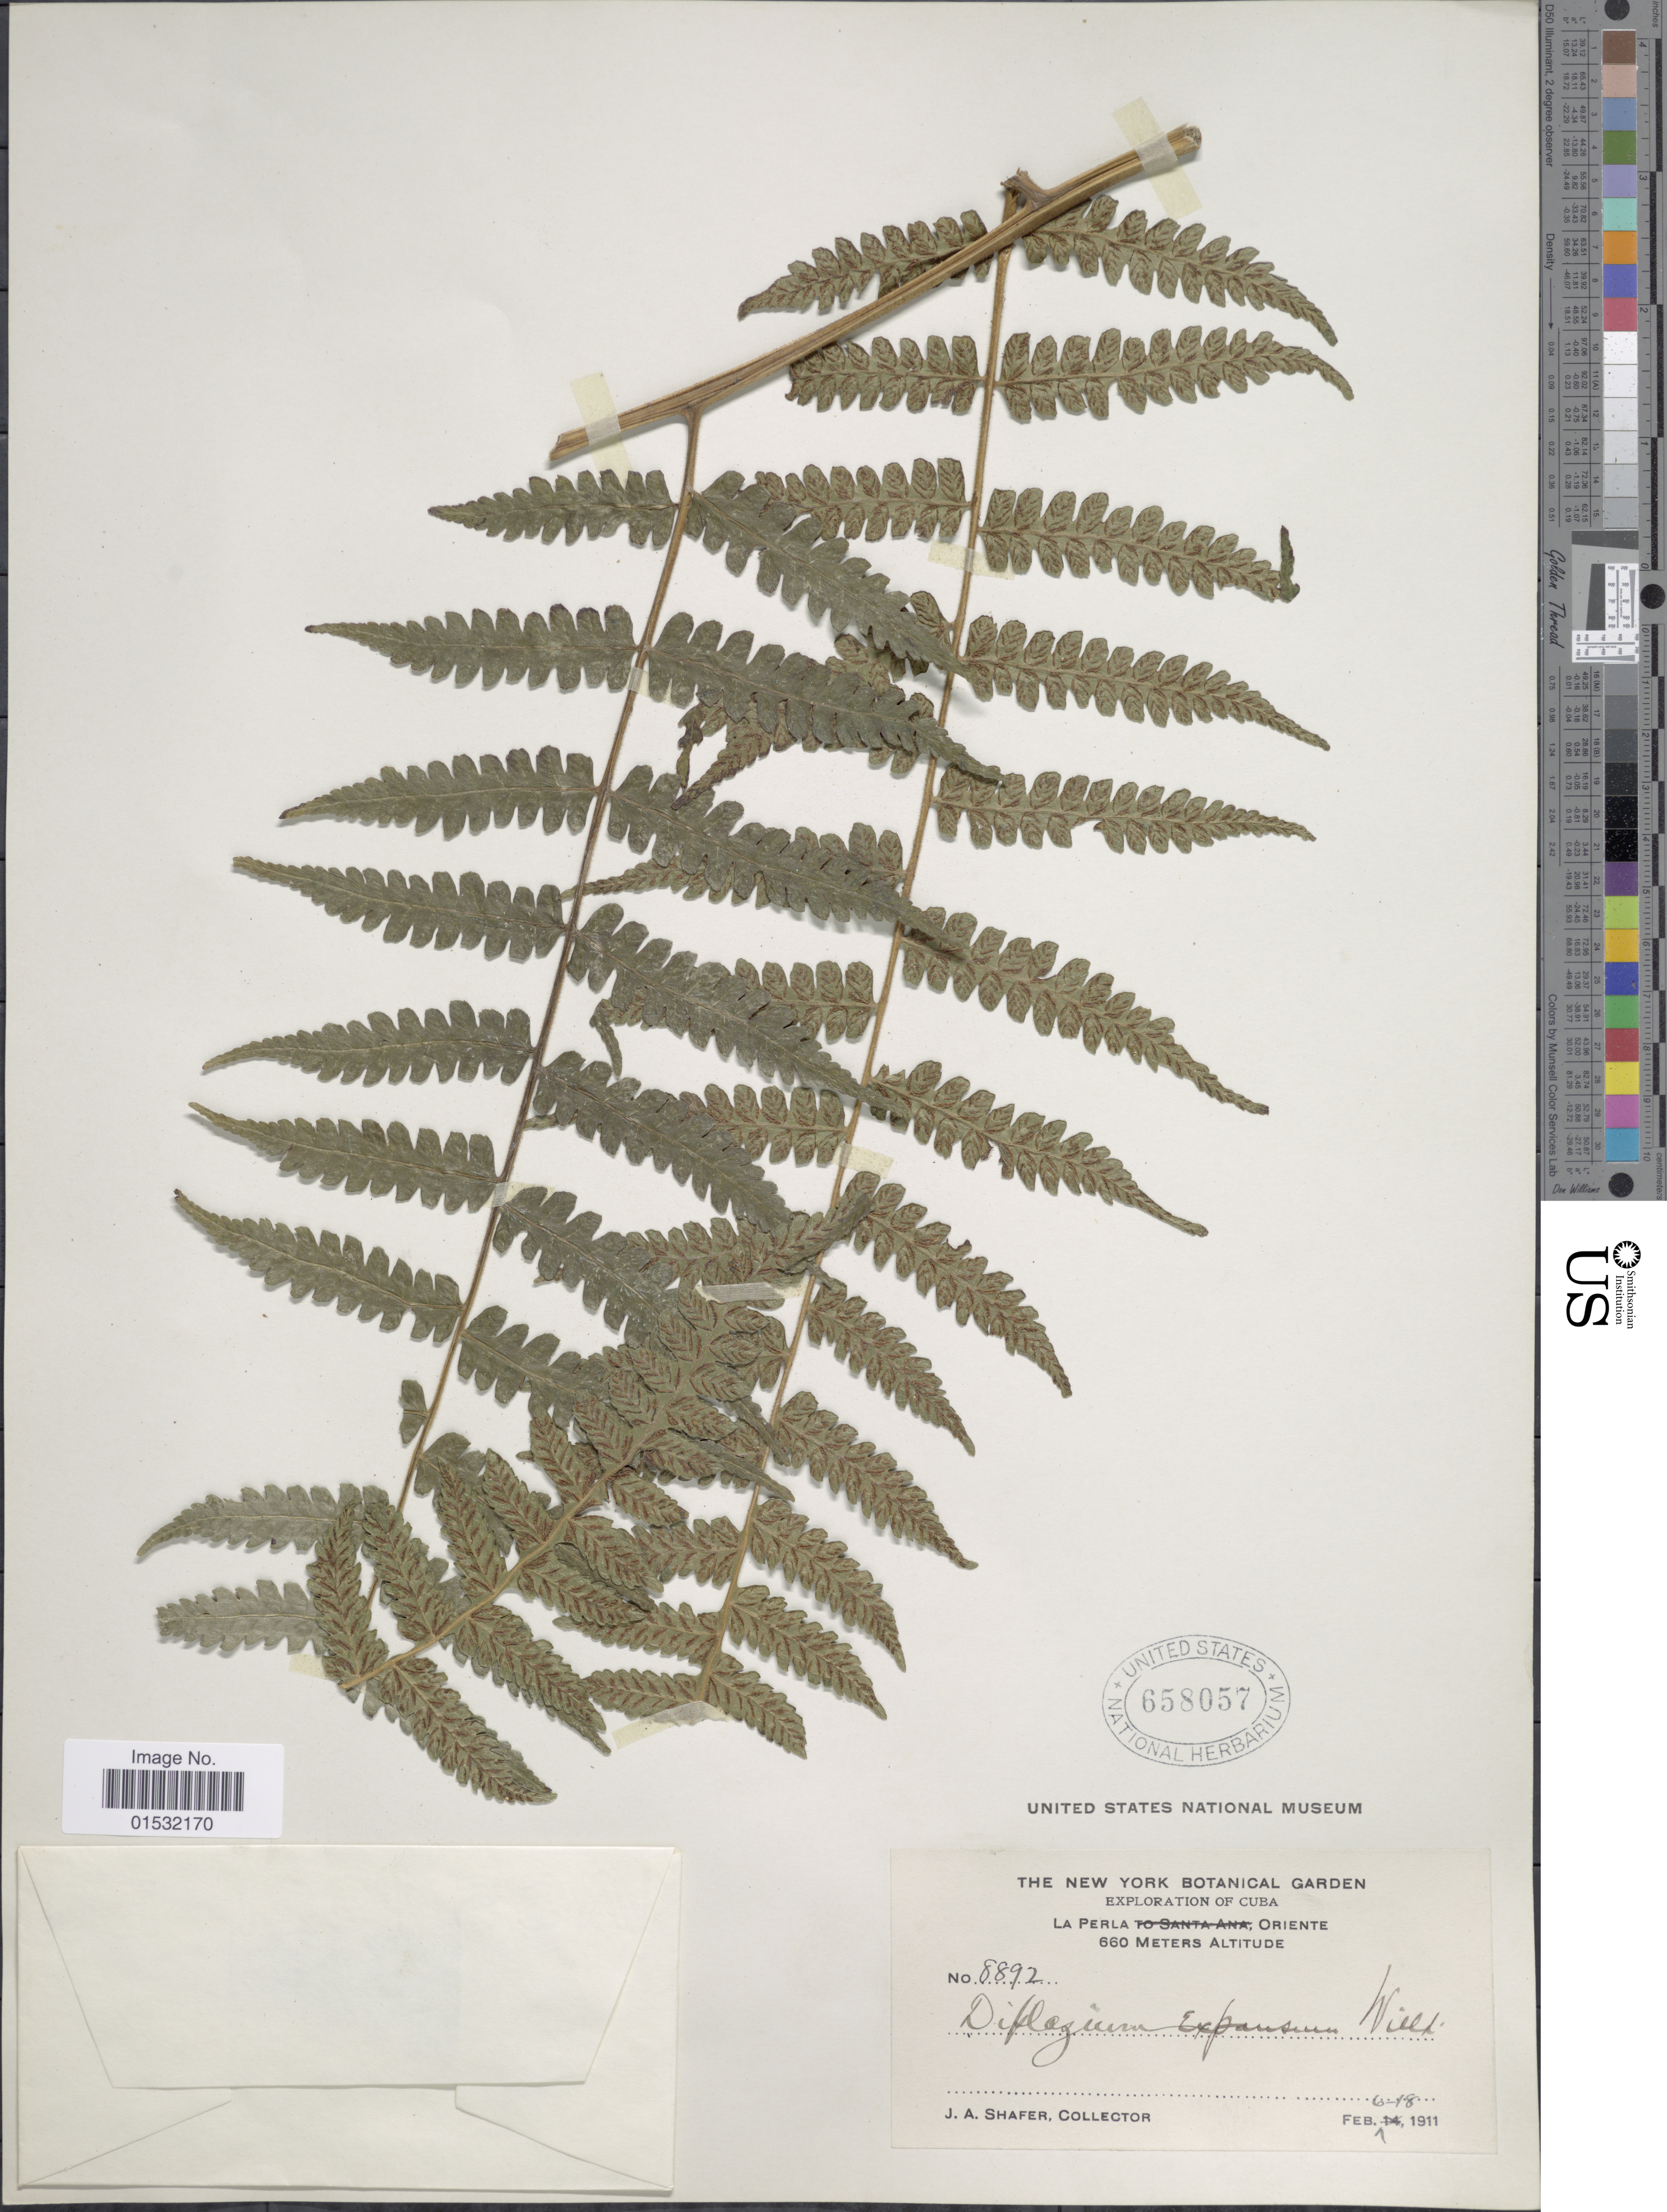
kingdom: Plantae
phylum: Tracheophyta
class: Polypodiopsida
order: Polypodiales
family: Athyriaceae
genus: Diplazium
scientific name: Diplazium fuertesii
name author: Brause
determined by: Sánchez, C.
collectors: J. A. Shafer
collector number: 8892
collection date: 1911-02-06/1911-02-18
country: Cuba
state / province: Oriente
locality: La Perla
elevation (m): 660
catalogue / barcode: US 658057